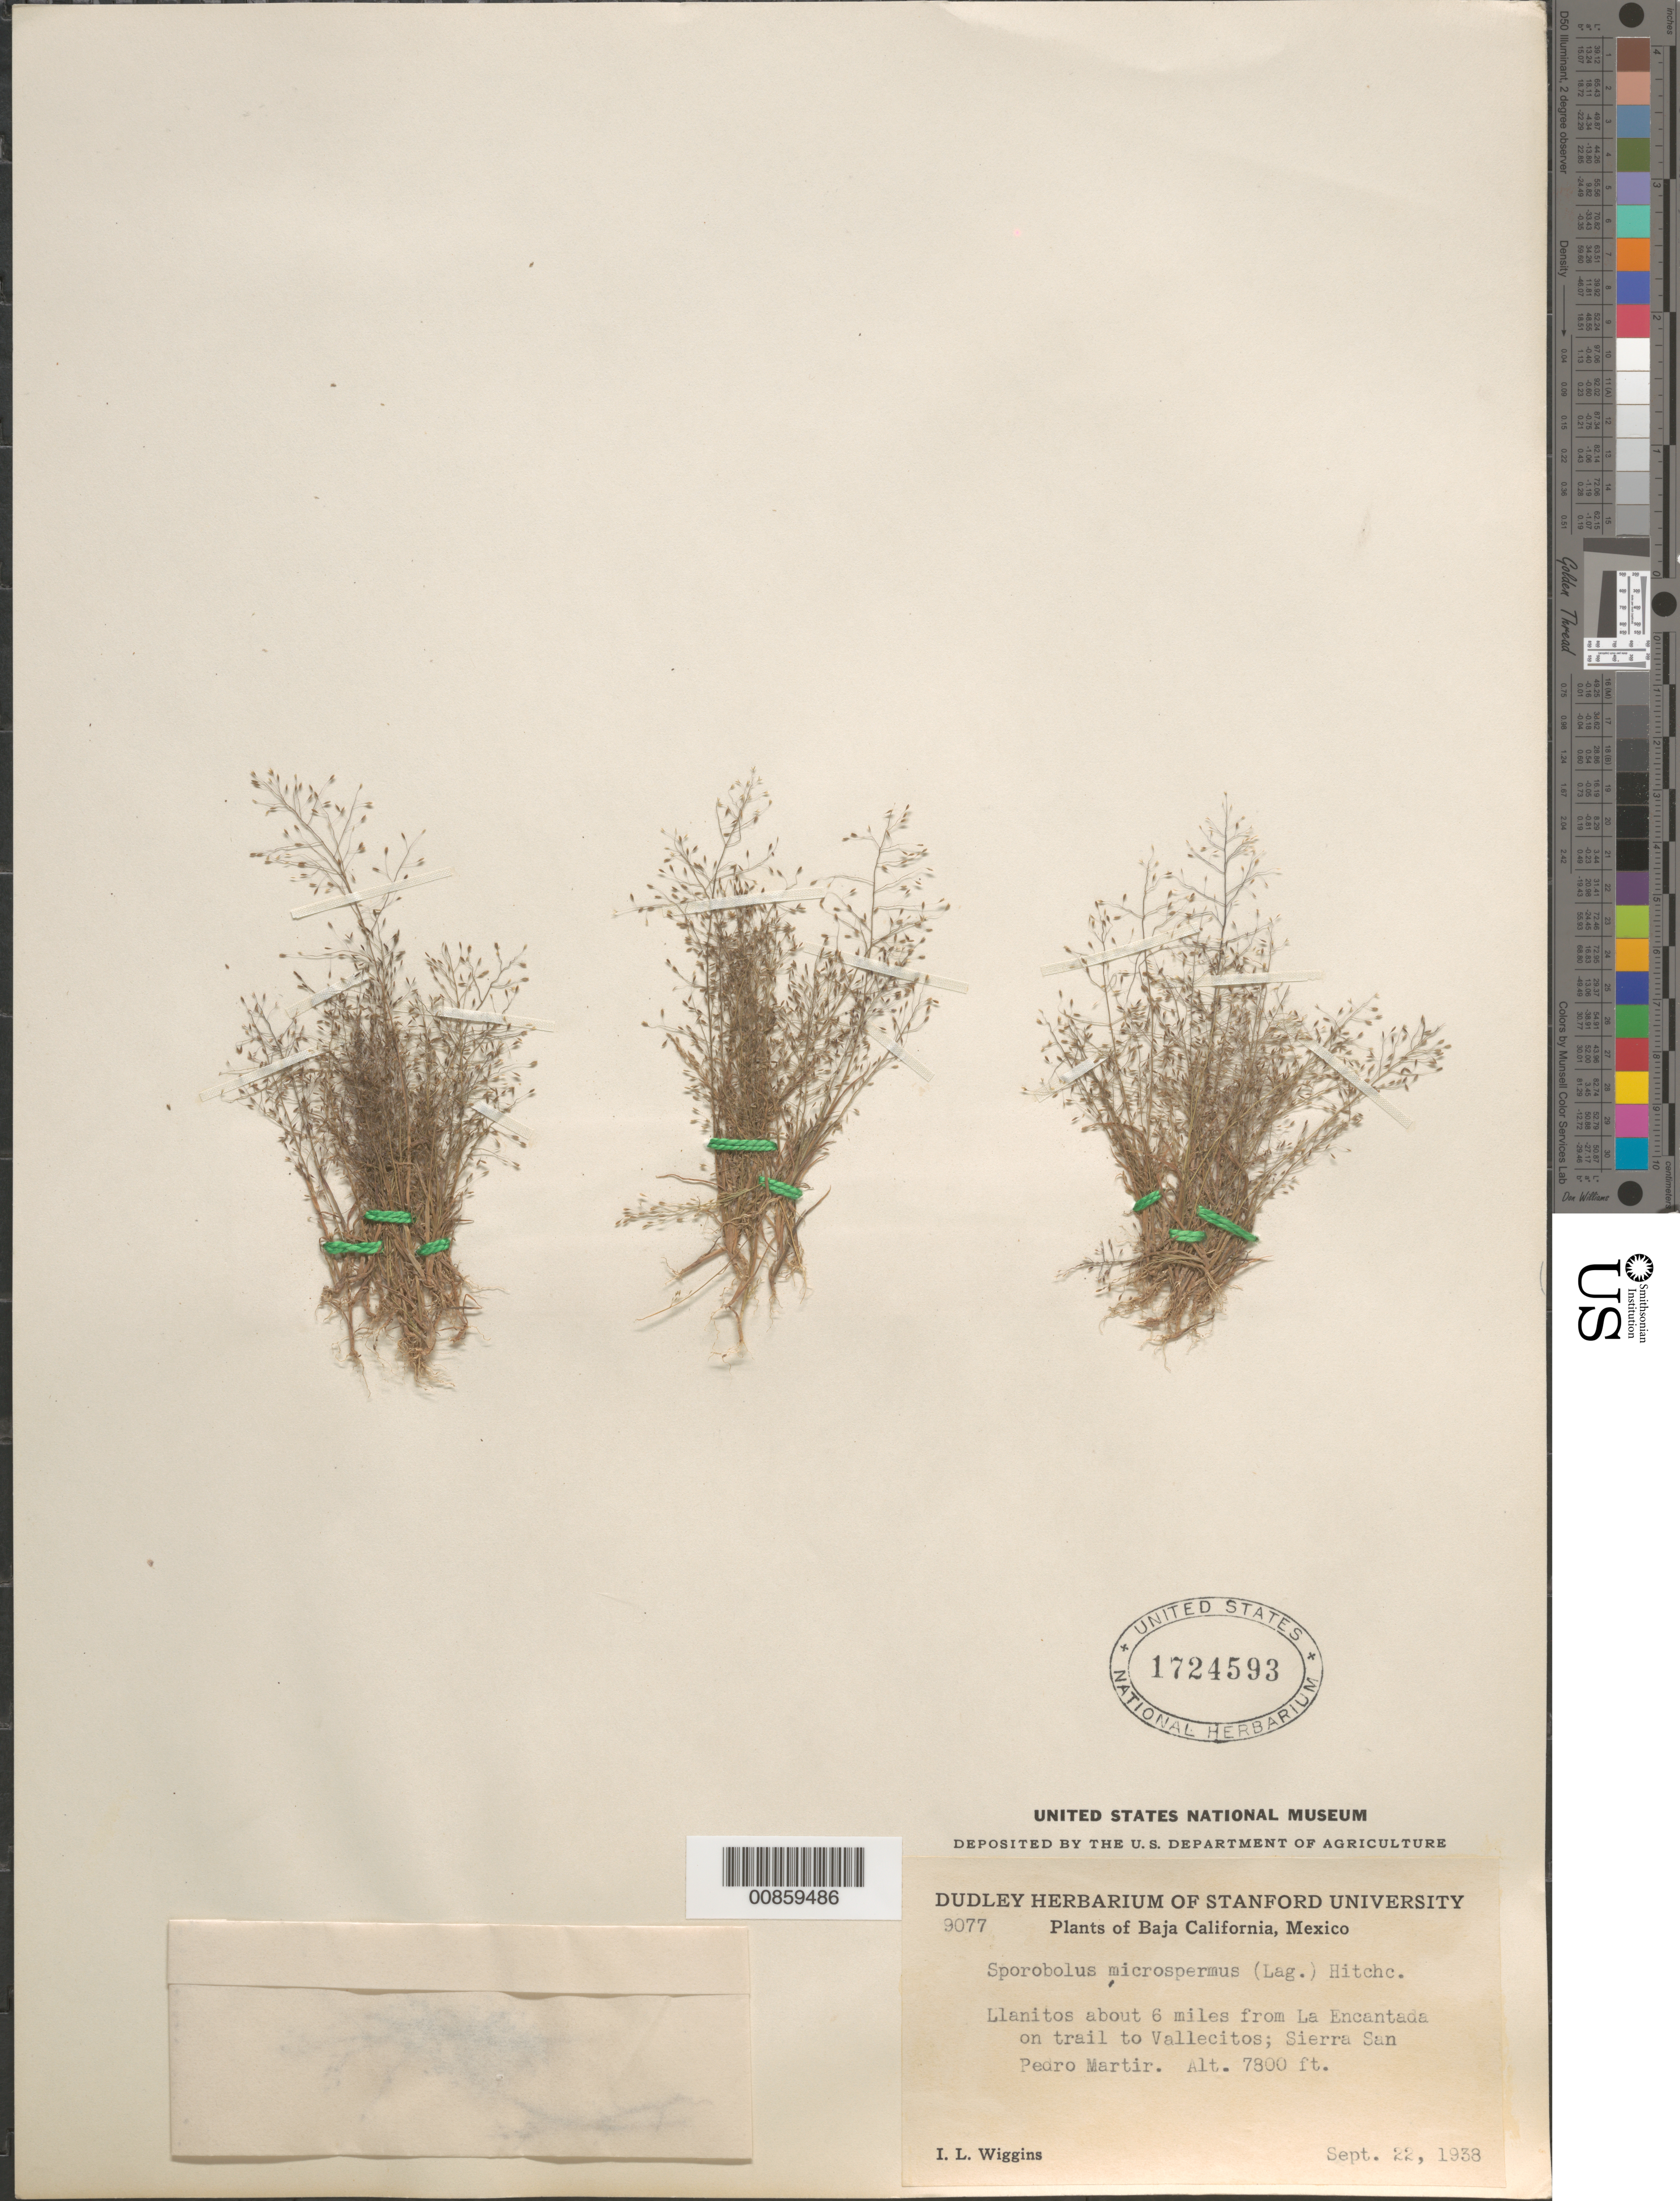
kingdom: Plantae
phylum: Tracheophyta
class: Liliopsida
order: Poales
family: Poaceae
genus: Muhlenbergia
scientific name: Muhlenbergia minutissima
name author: (Steud.) Swallen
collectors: I. L. Wiggins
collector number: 9077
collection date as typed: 22 Sep 1938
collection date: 1938-09-22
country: Mexico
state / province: Baja California Norte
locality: Llanitos about 6 mi from La Encantada on trail to Vallecitos, Sierra de San Pedro Martir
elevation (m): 2377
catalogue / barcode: US 1724593